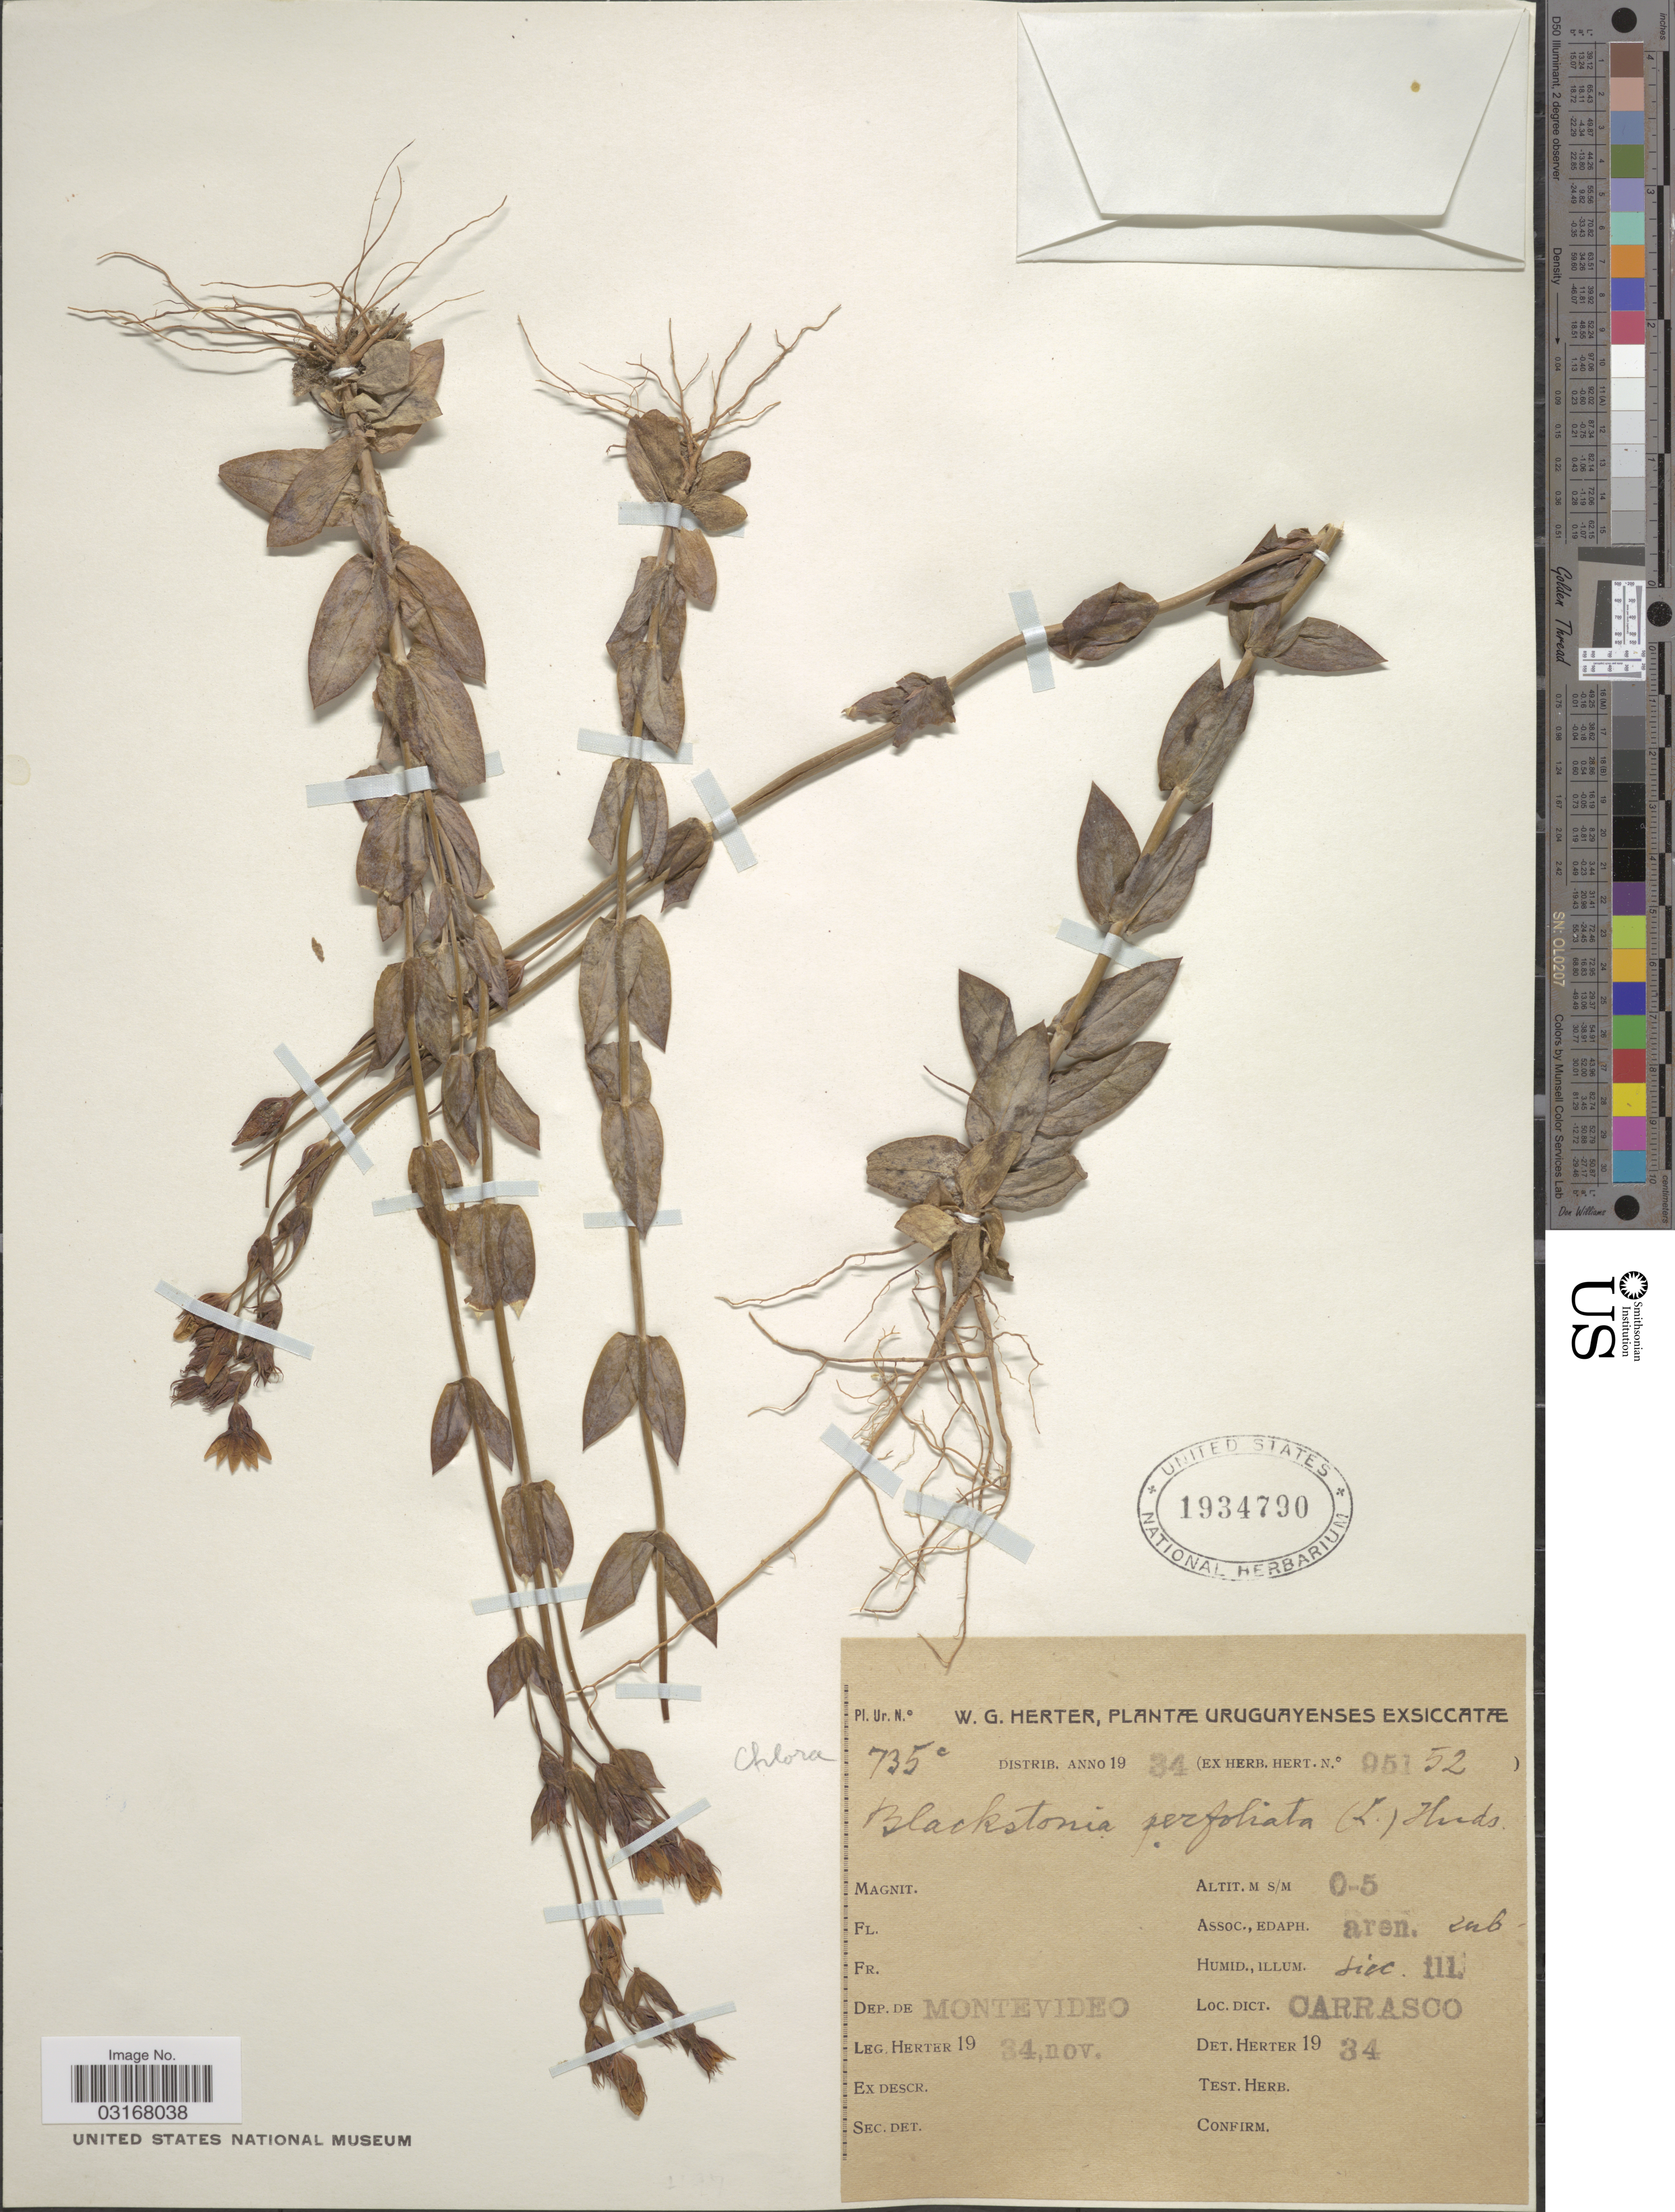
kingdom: Plantae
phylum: Tracheophyta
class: Magnoliopsida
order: Gentianales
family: Gentianaceae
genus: Chlora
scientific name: Chlora perfoliata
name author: (L.) L.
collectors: W. G. Herter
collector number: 735c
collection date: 1934-11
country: Uruguay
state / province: Montevideo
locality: Dep. de Montevideo. Carrasco.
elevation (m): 0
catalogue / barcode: US 1934790